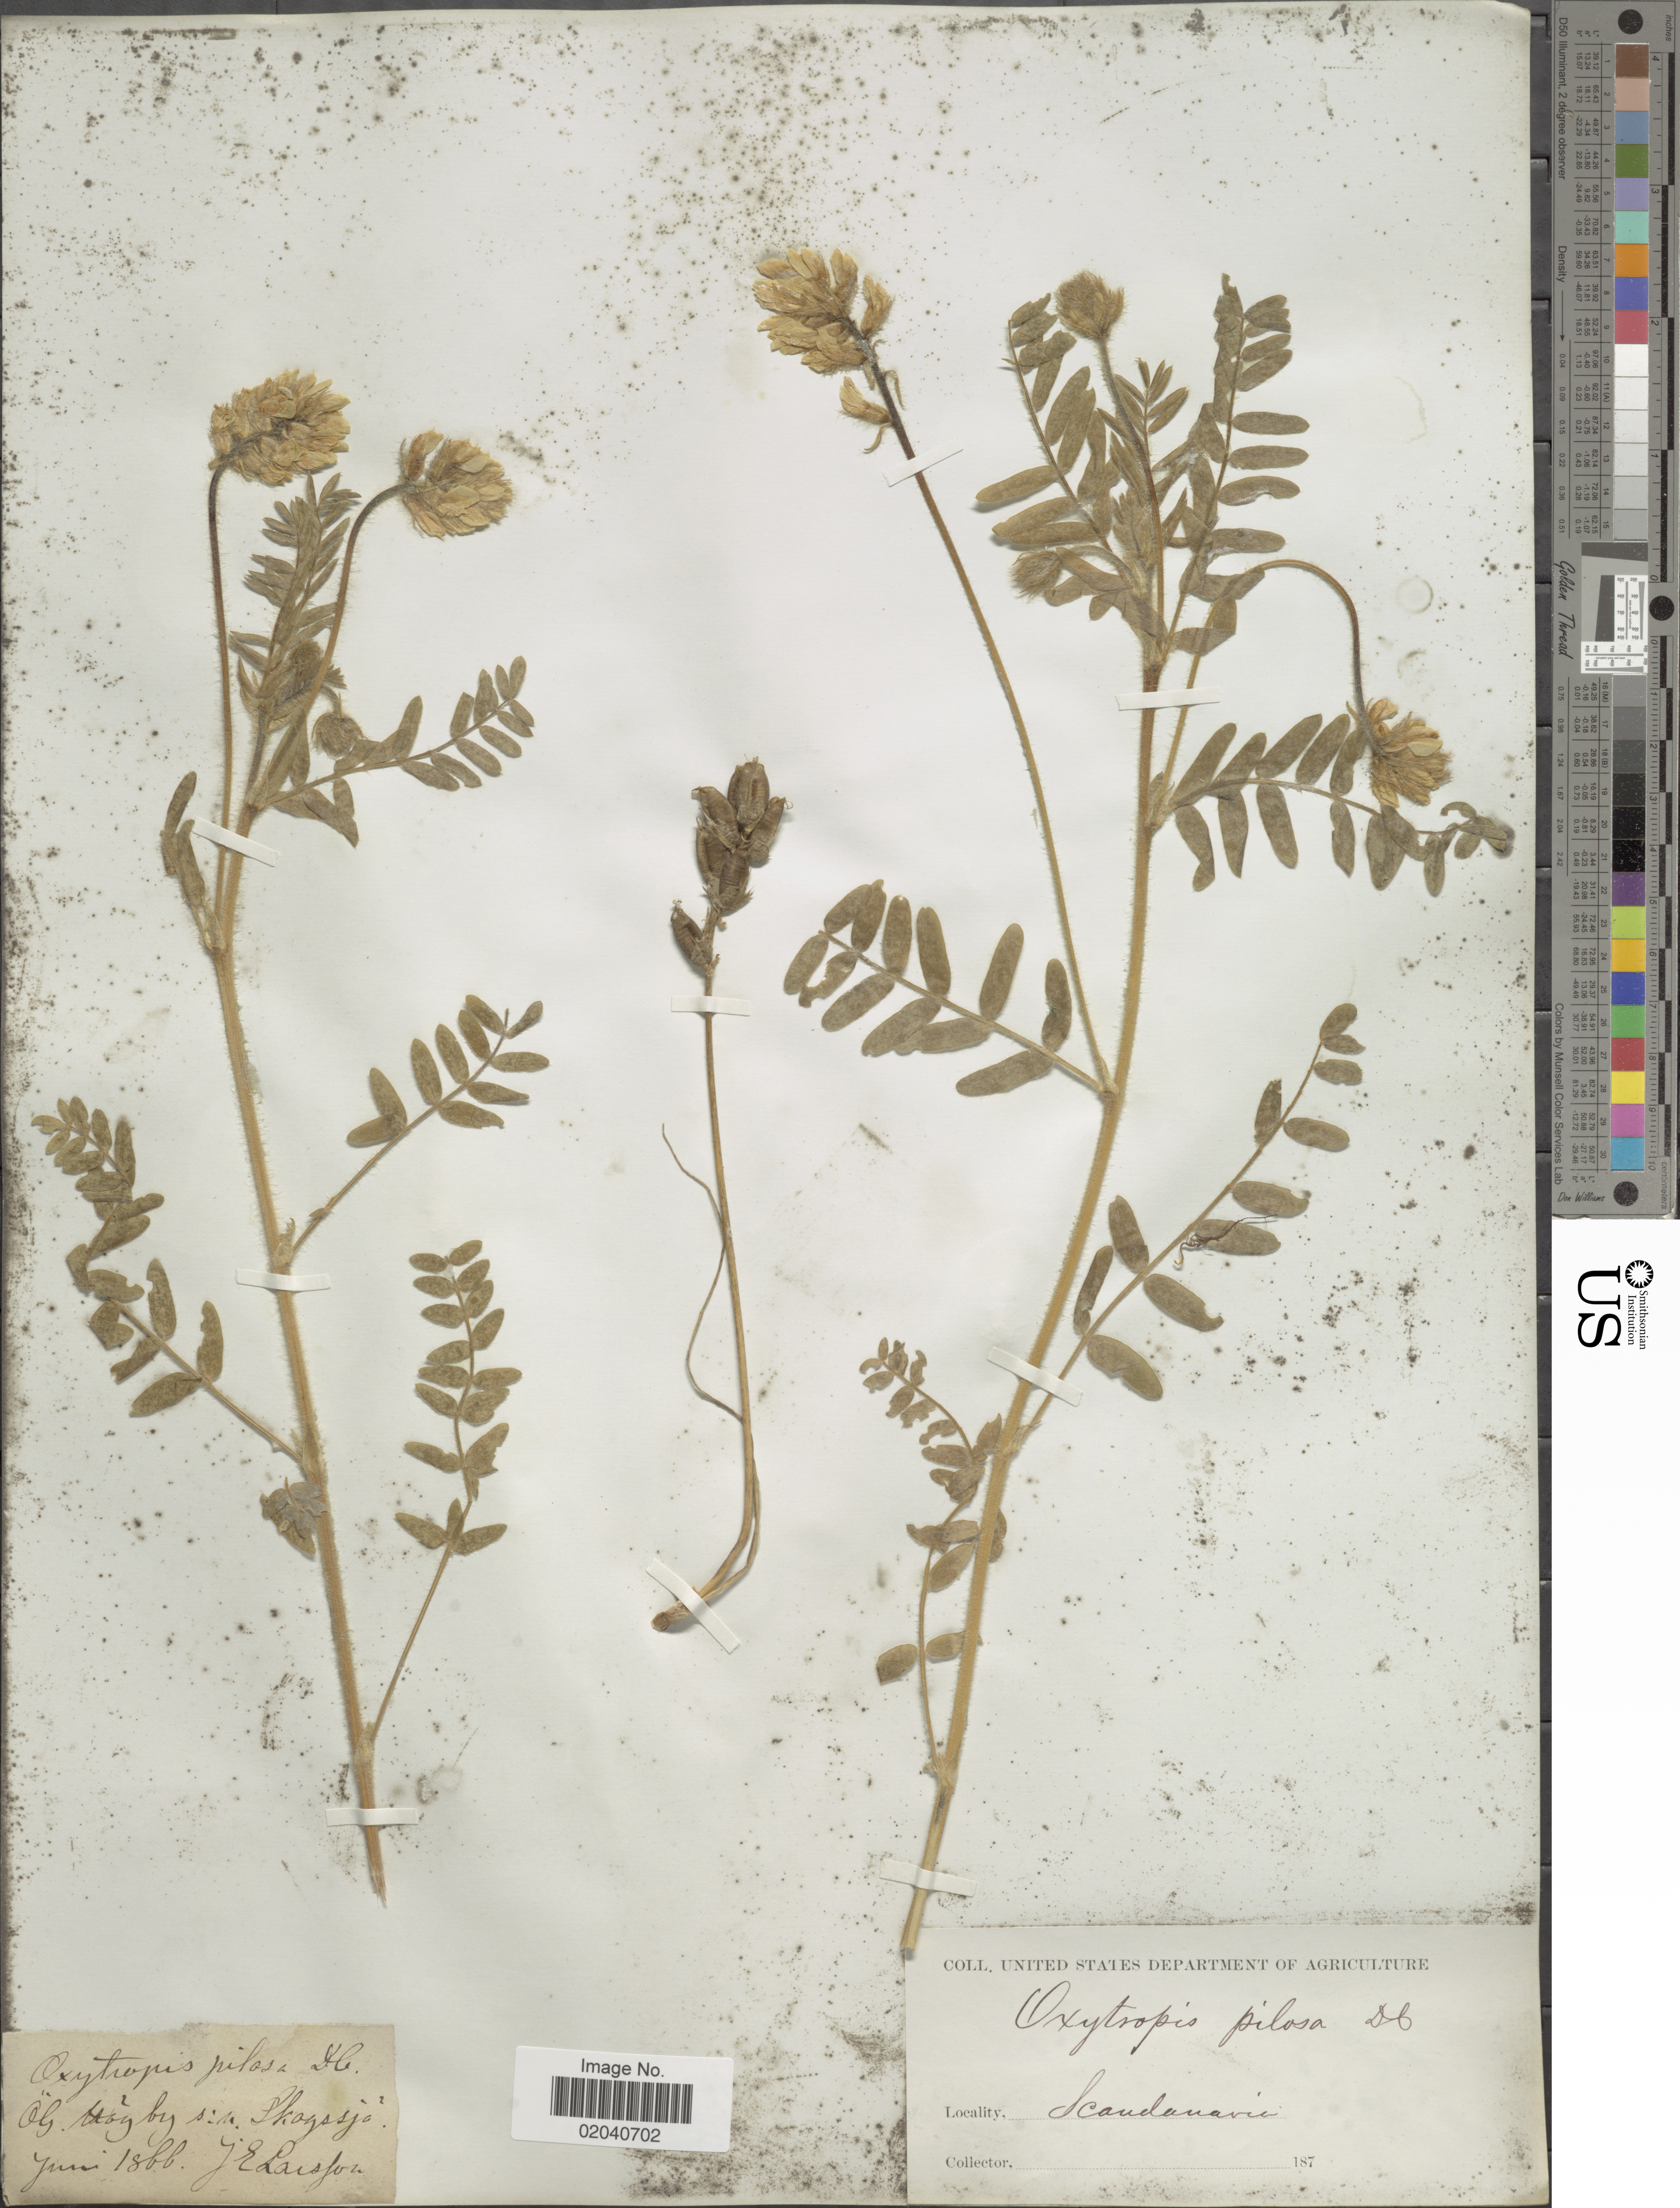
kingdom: Plantae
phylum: Tracheophyta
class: Magnoliopsida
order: Fabales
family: Fabaceae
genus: Oxytropis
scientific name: Oxytropis pilosa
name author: (L.) DC.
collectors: J. Larsson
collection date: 1866-06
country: Sweden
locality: Scandinavia, Skogssjön